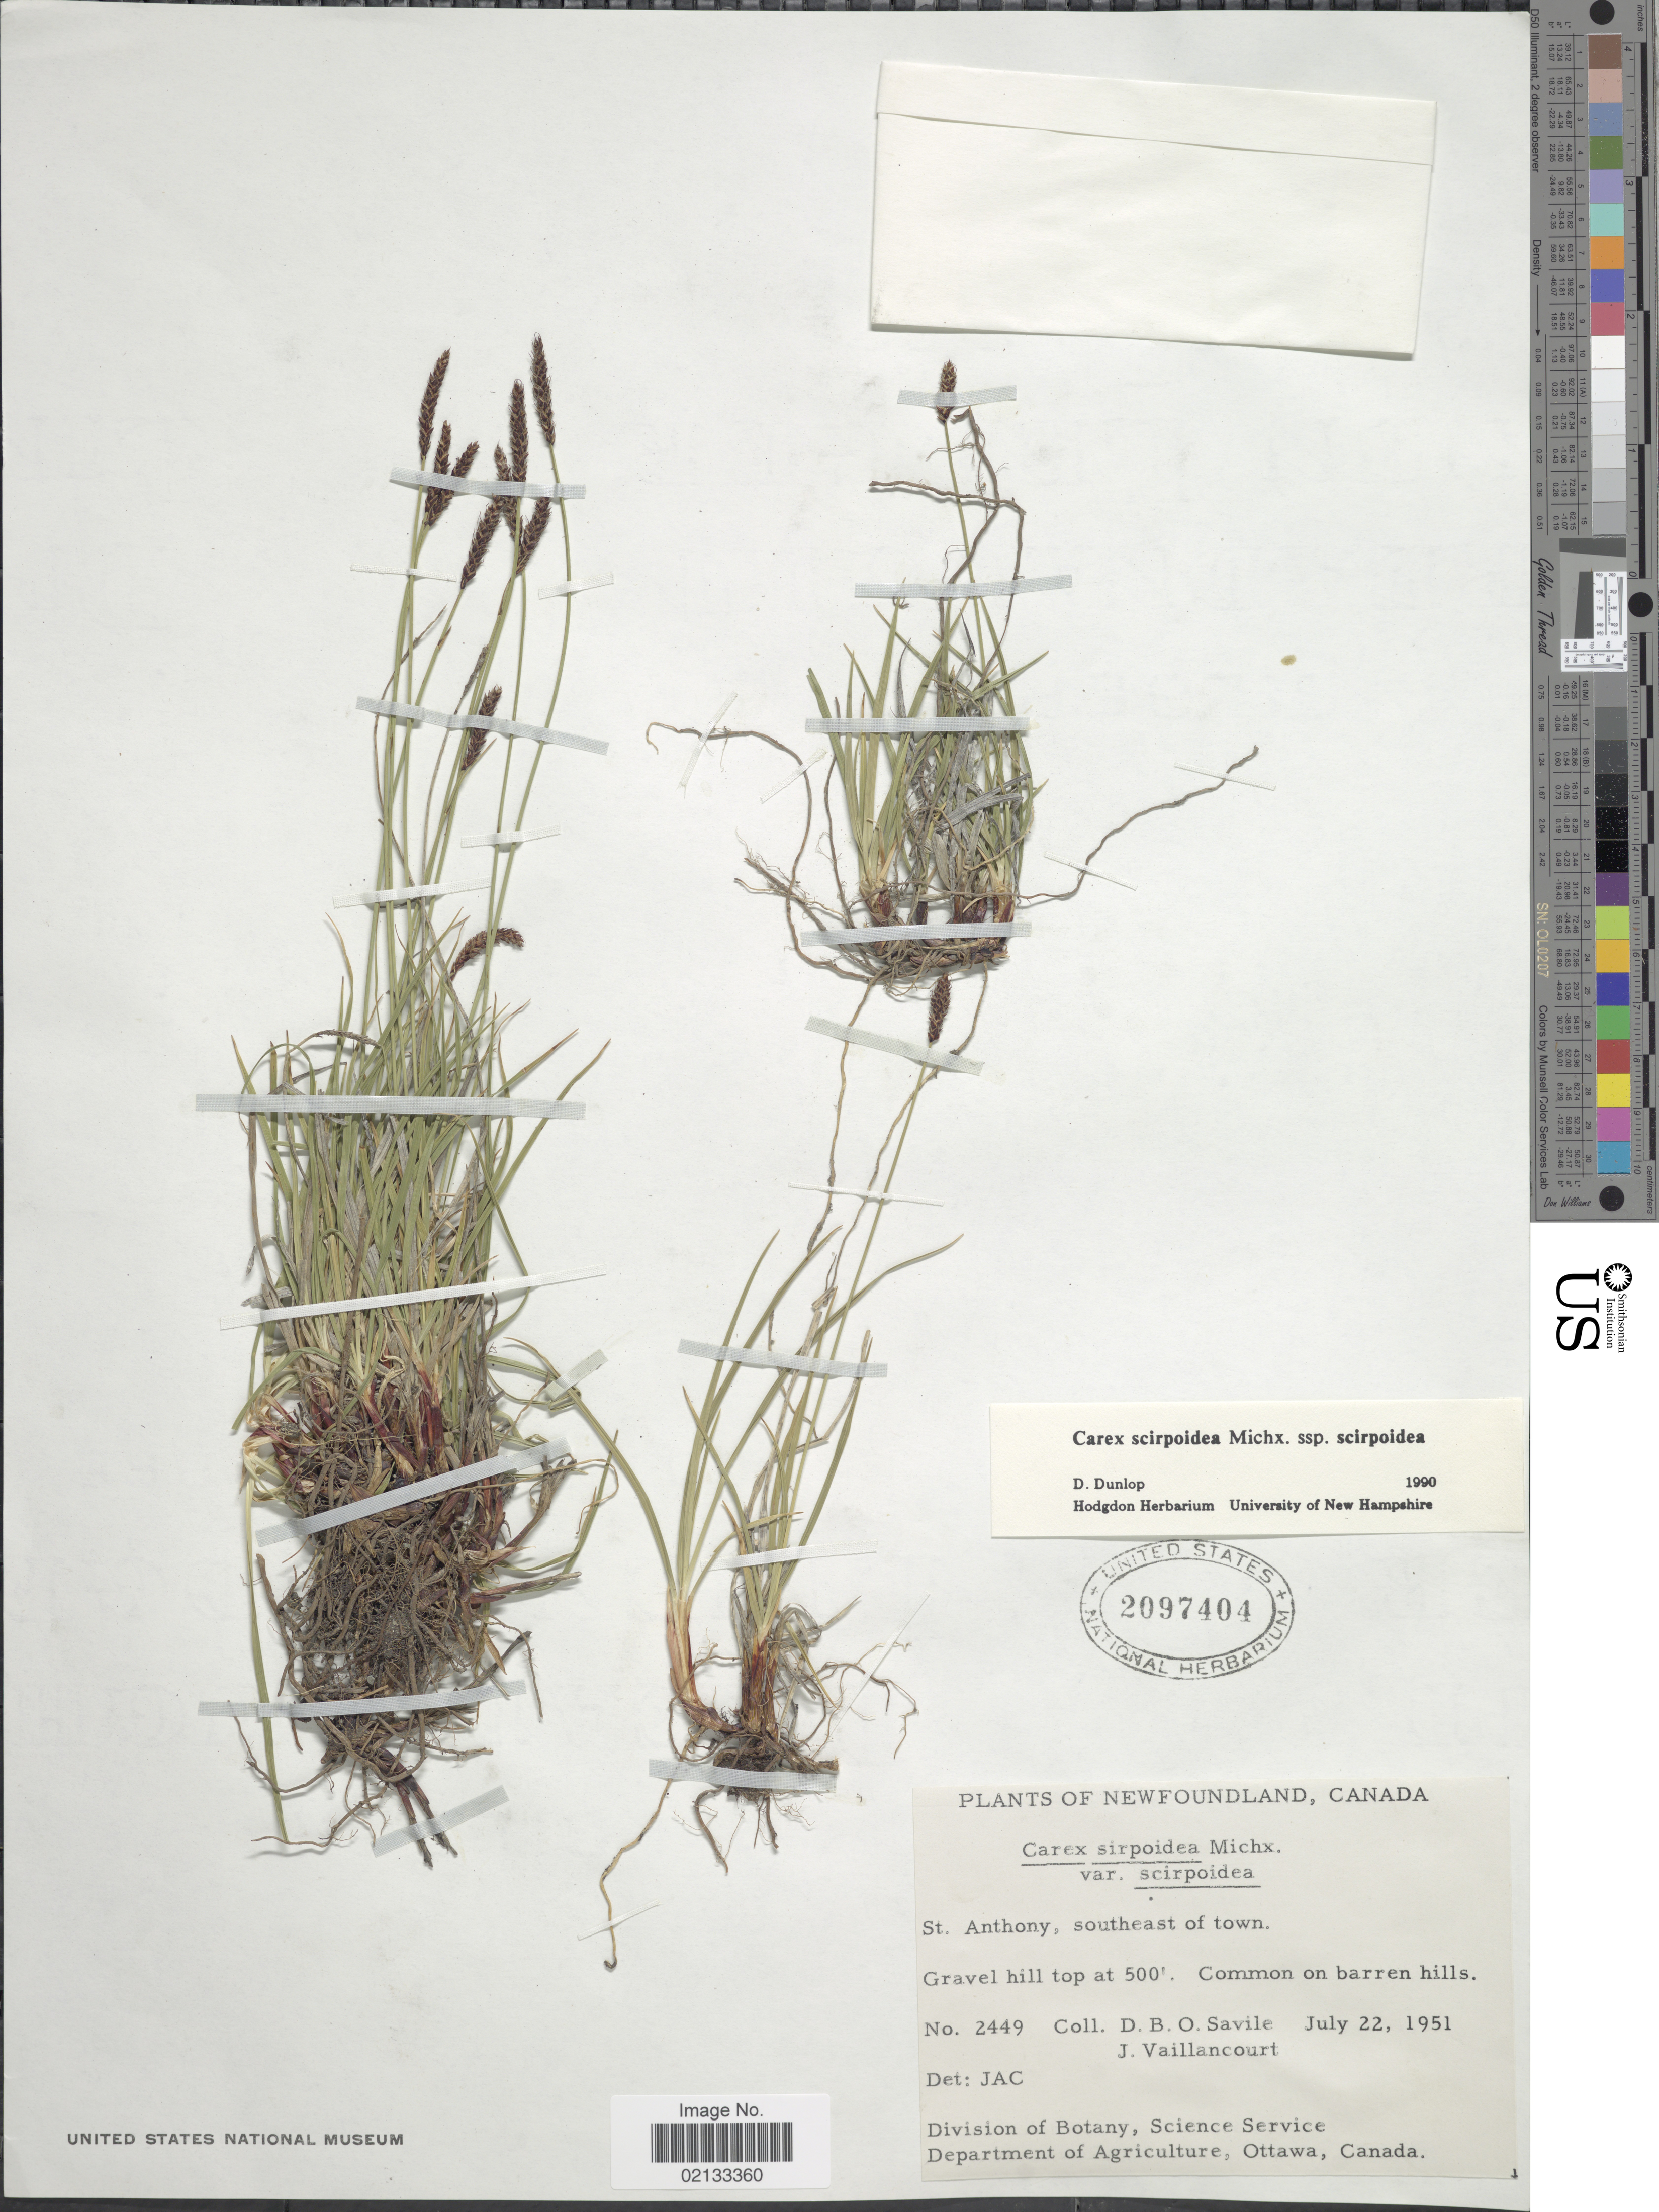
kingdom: Plantae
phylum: Tracheophyta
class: Liliopsida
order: Poales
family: Cyperaceae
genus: Carex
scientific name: Carex scirpoidea subsp. scirpoidea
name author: Michx.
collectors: D. Savile & J. Vaillancourt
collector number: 2449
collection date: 1951-07-22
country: Canada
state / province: Newfoundland and Labrador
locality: St. Anthony, southeast of town, Gravel hill top. Common on barren hills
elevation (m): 152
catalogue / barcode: US 2097404